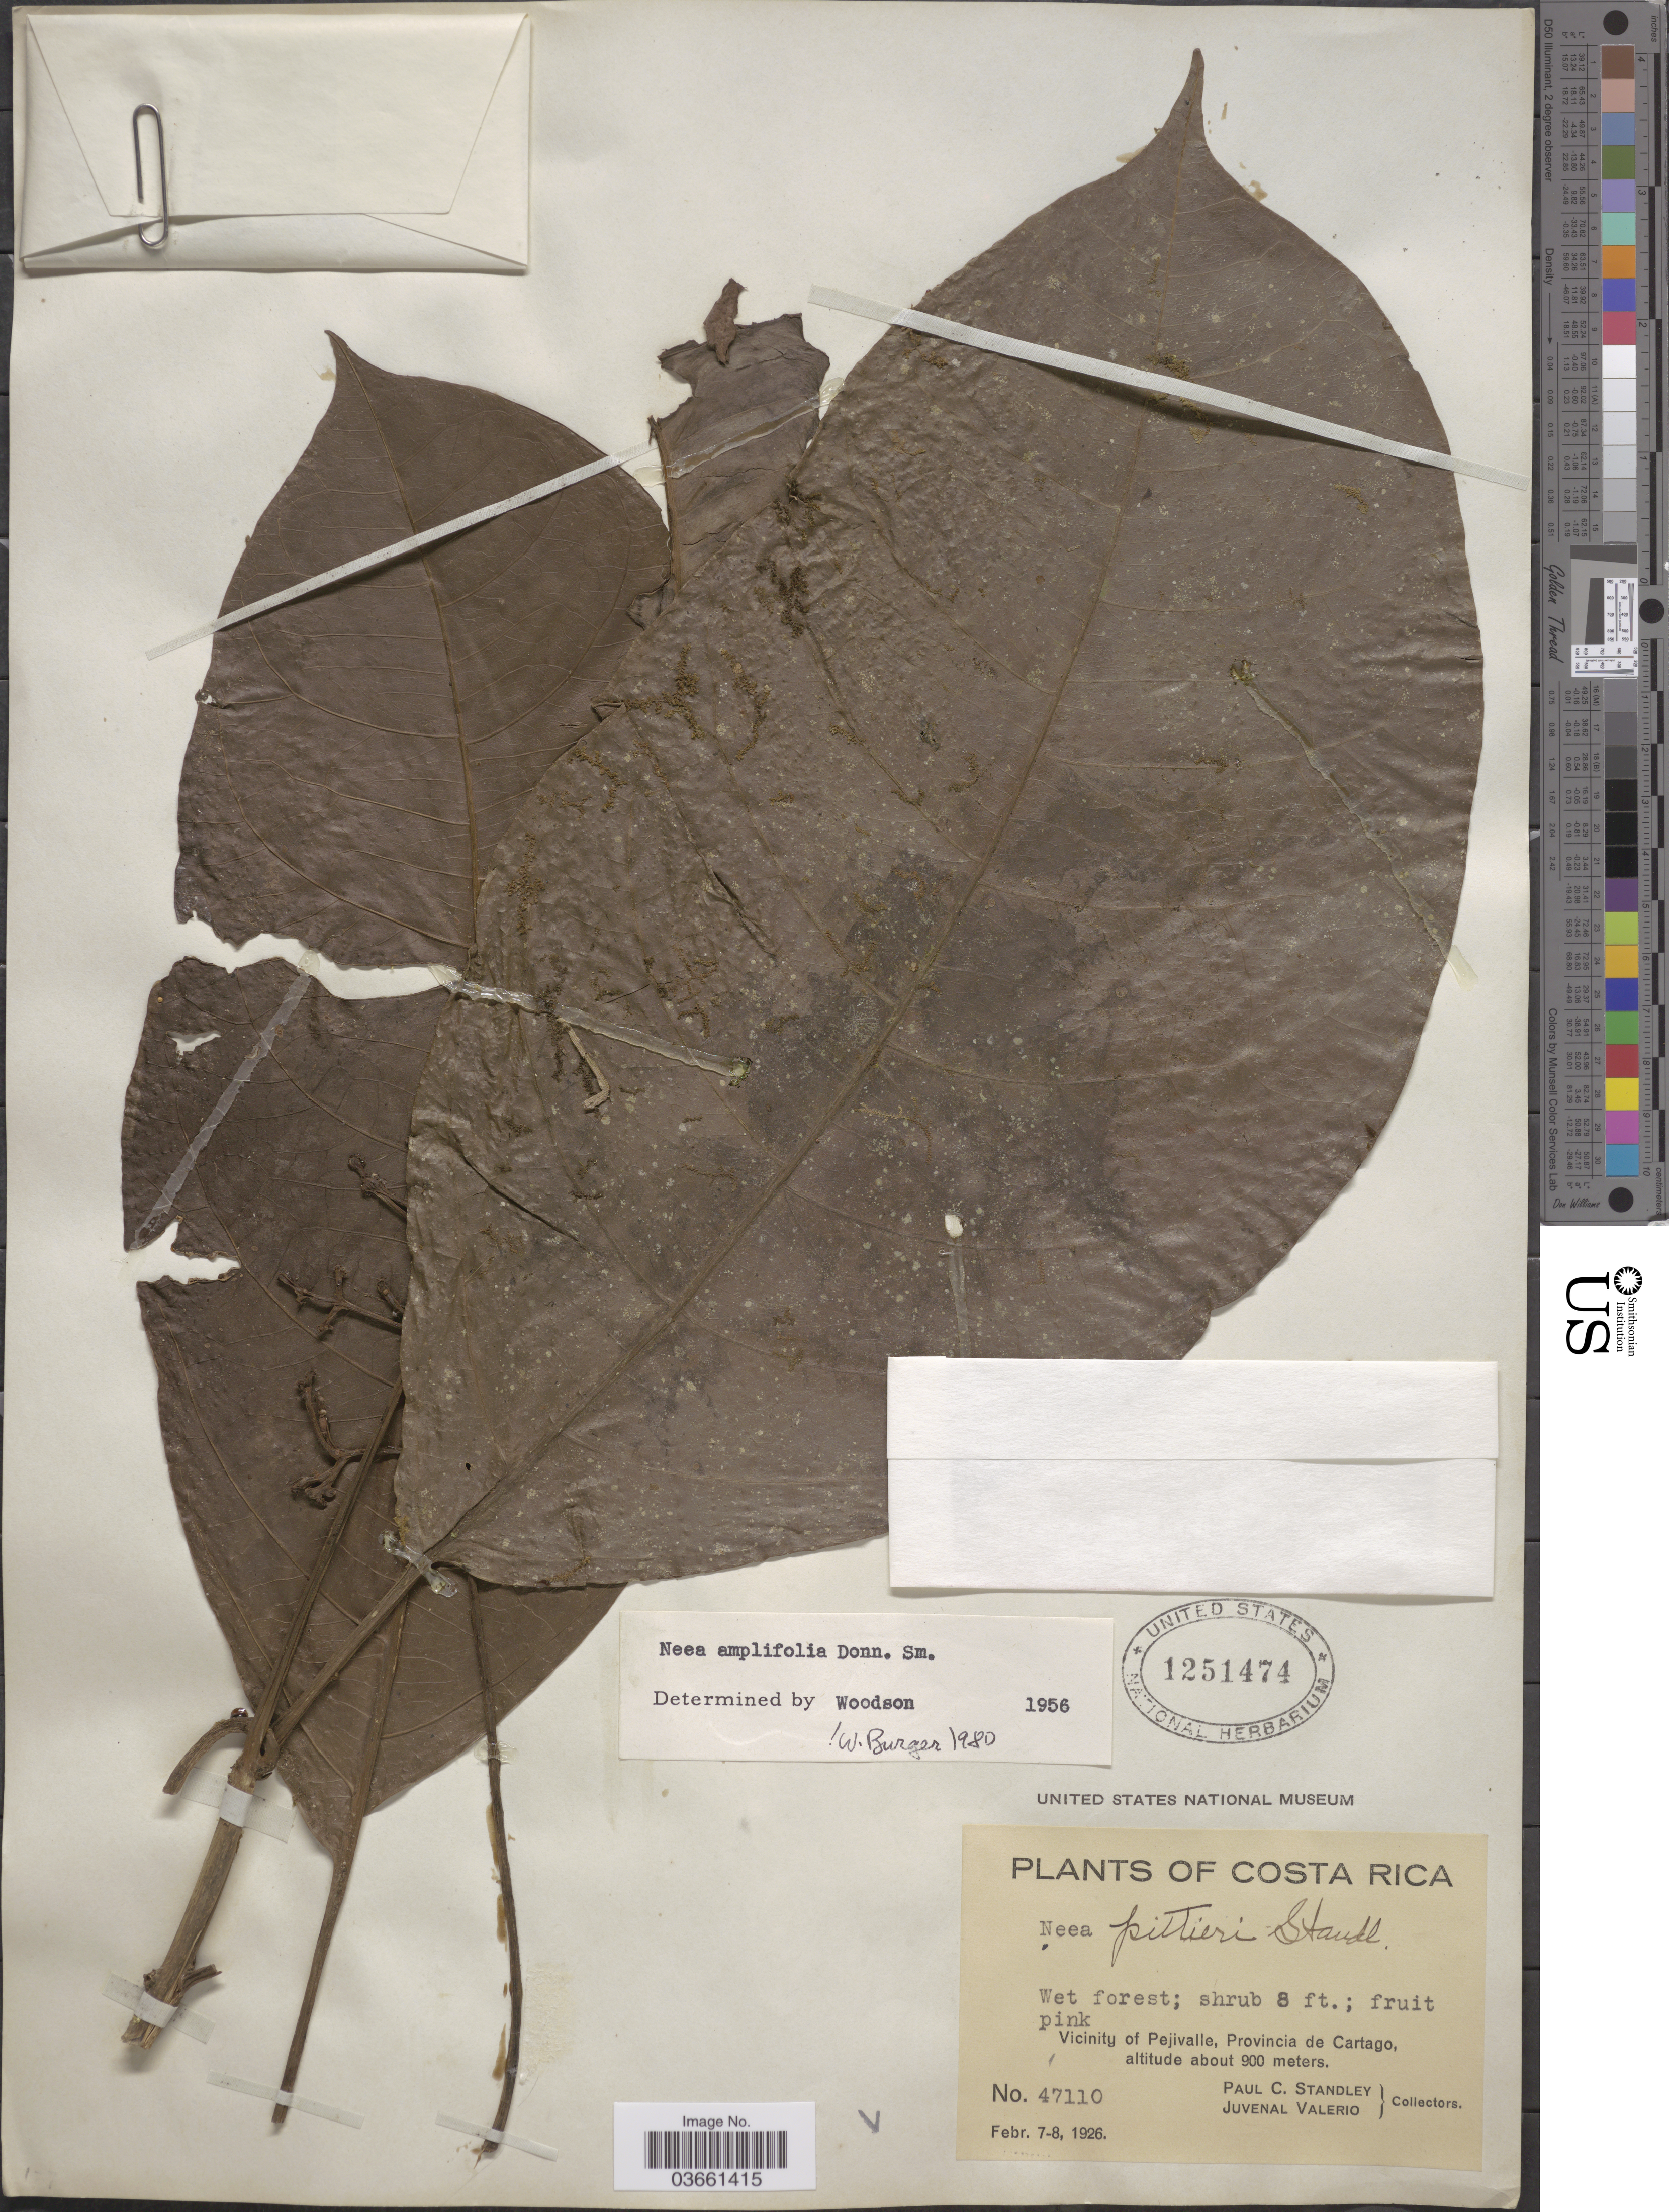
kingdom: Plantae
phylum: Tracheophyta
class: Magnoliopsida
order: Caryophyllales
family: Nyctaginaceae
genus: Neea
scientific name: Neea amplifolia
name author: Donn. Sm.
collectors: P. C. Standley & J. Valerio R.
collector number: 47110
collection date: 1926-02-07/1926-02-08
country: Costa Rica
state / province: Cartago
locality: Vicinity of Pejivalle.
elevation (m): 900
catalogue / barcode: US 1251474